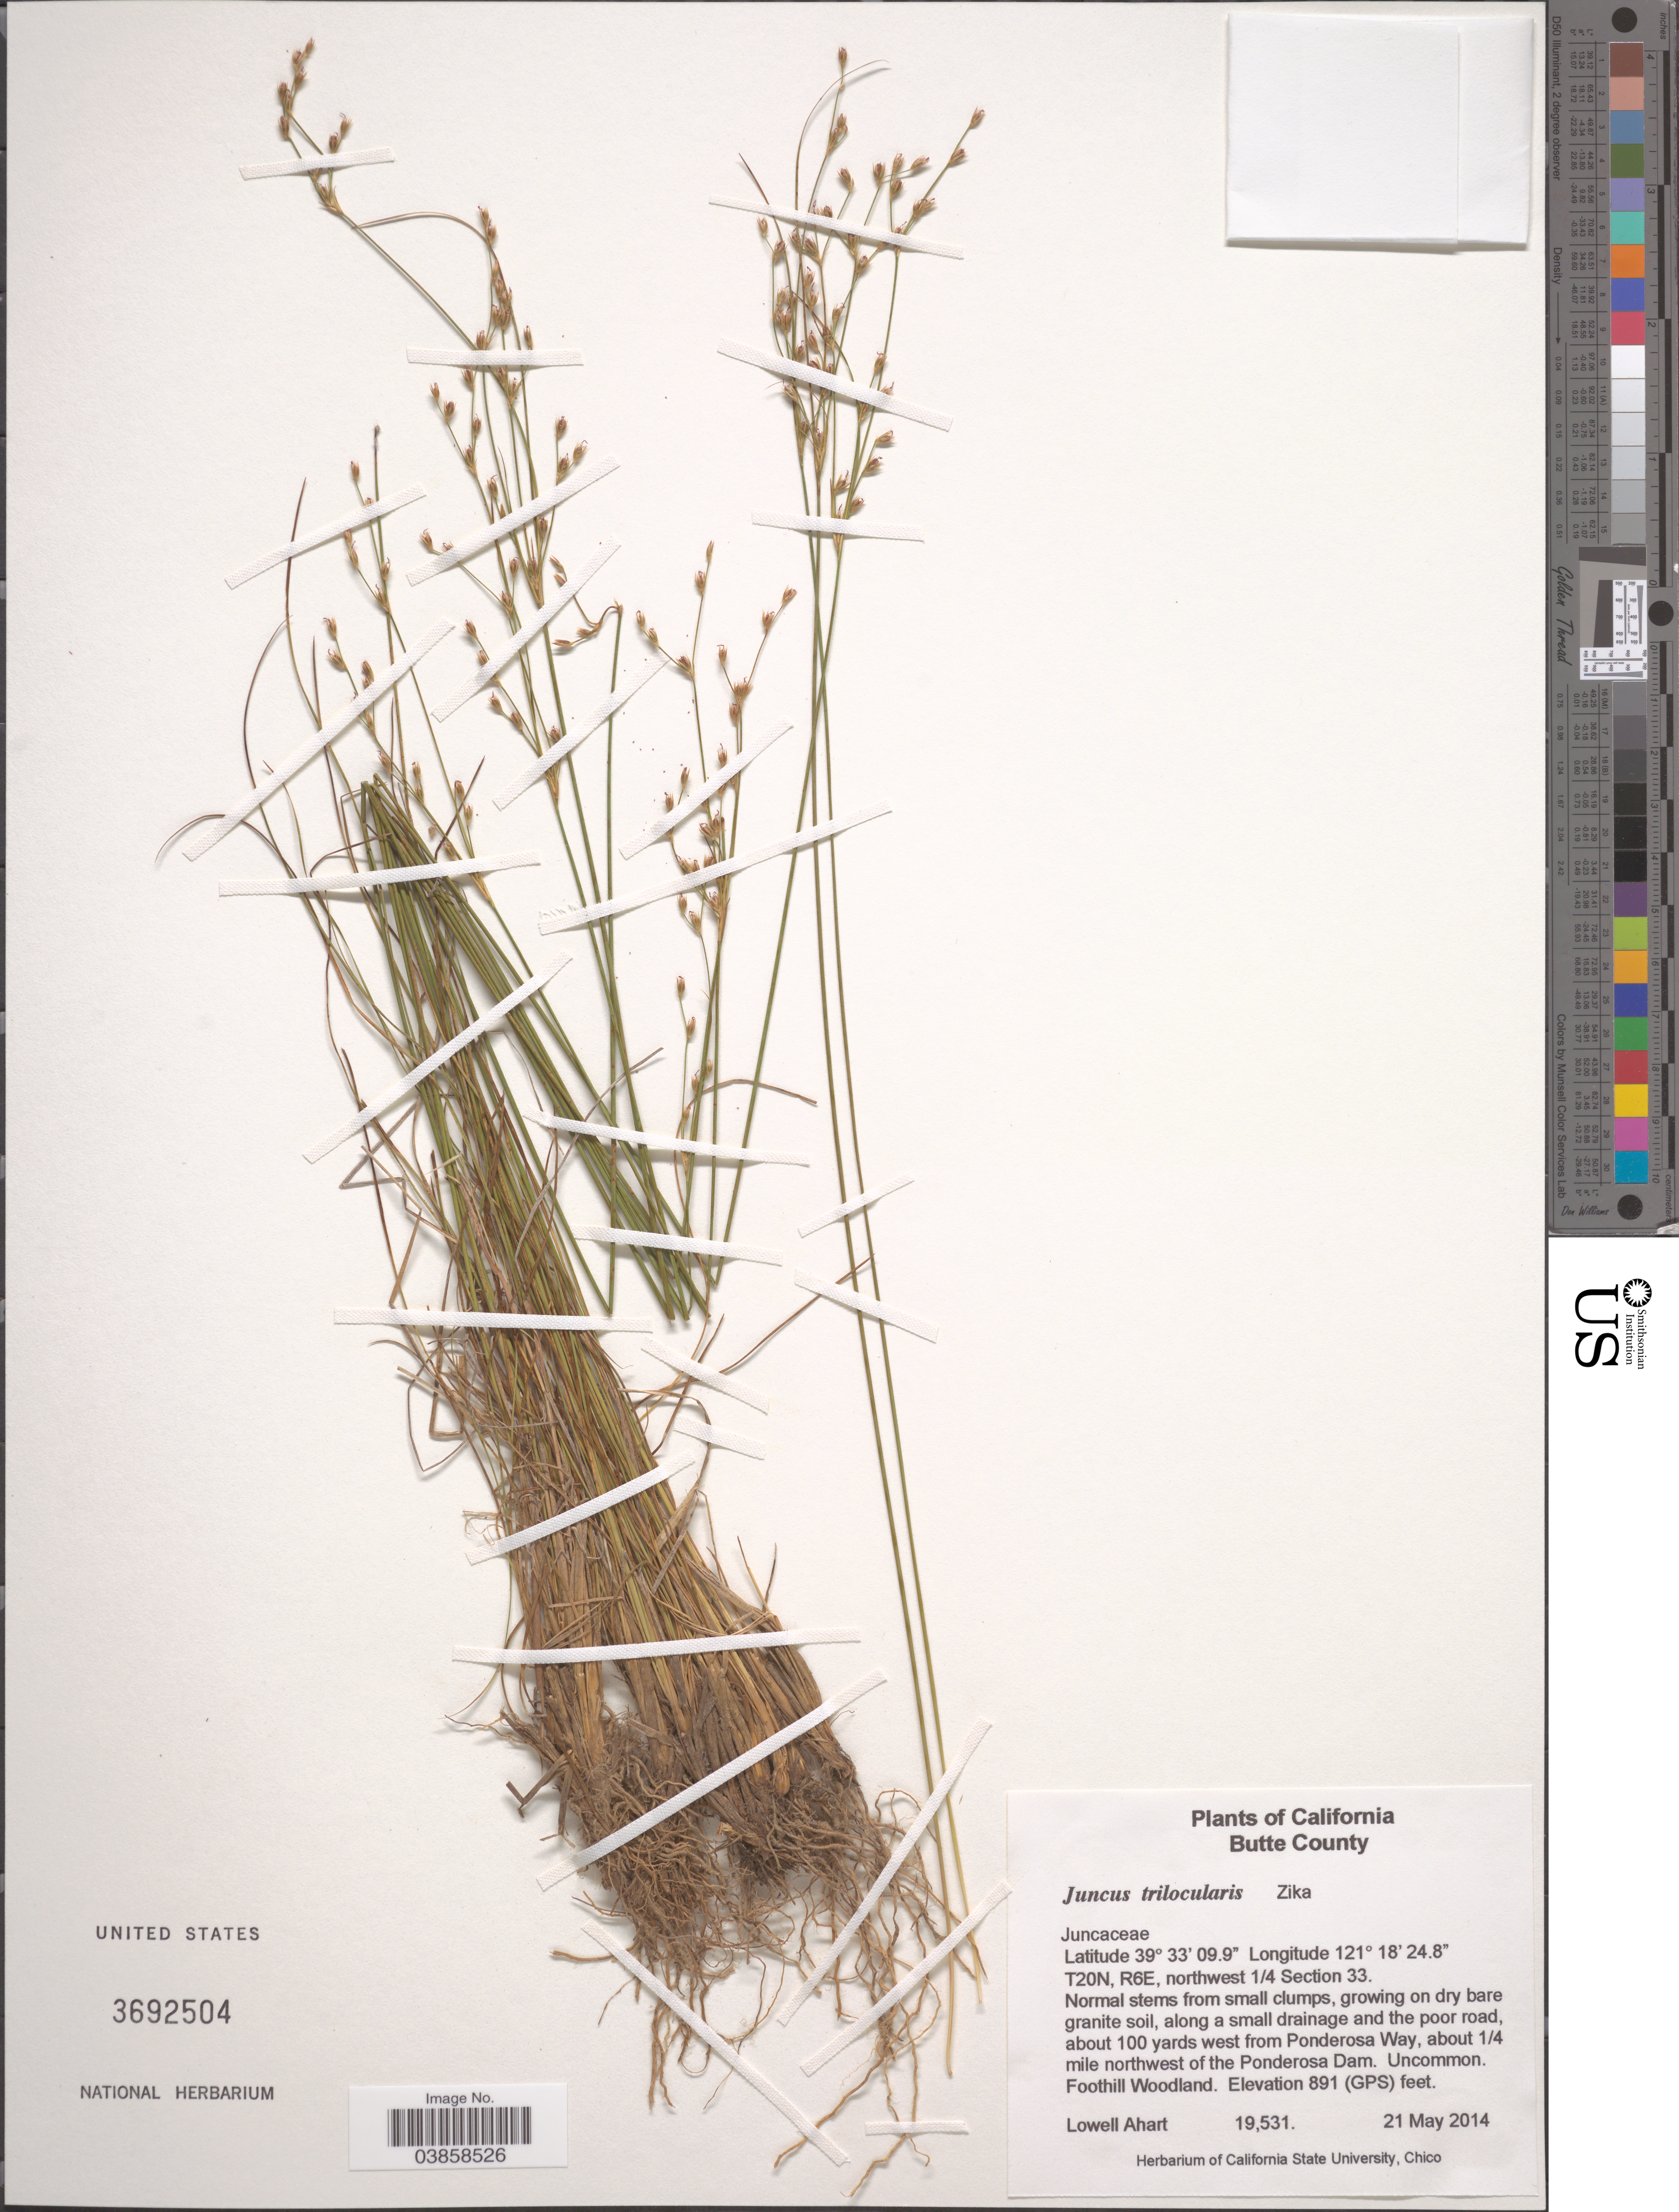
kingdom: Plantae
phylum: Tracheophyta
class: Liliopsida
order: Poales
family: Juncaceae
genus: Juncus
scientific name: Juncus trilocularis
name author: Zika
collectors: L. Ahart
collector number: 19531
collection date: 2014-05-21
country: United States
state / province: California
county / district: Butte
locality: Butte County. T20N, R6E, northwest ¼ Section 33. Along a small drainage and the poor road, about 100 yards west from Ponderosa Way, about ¼ mile northwest of the Ponderosa Dam.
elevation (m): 272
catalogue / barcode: US 3692504